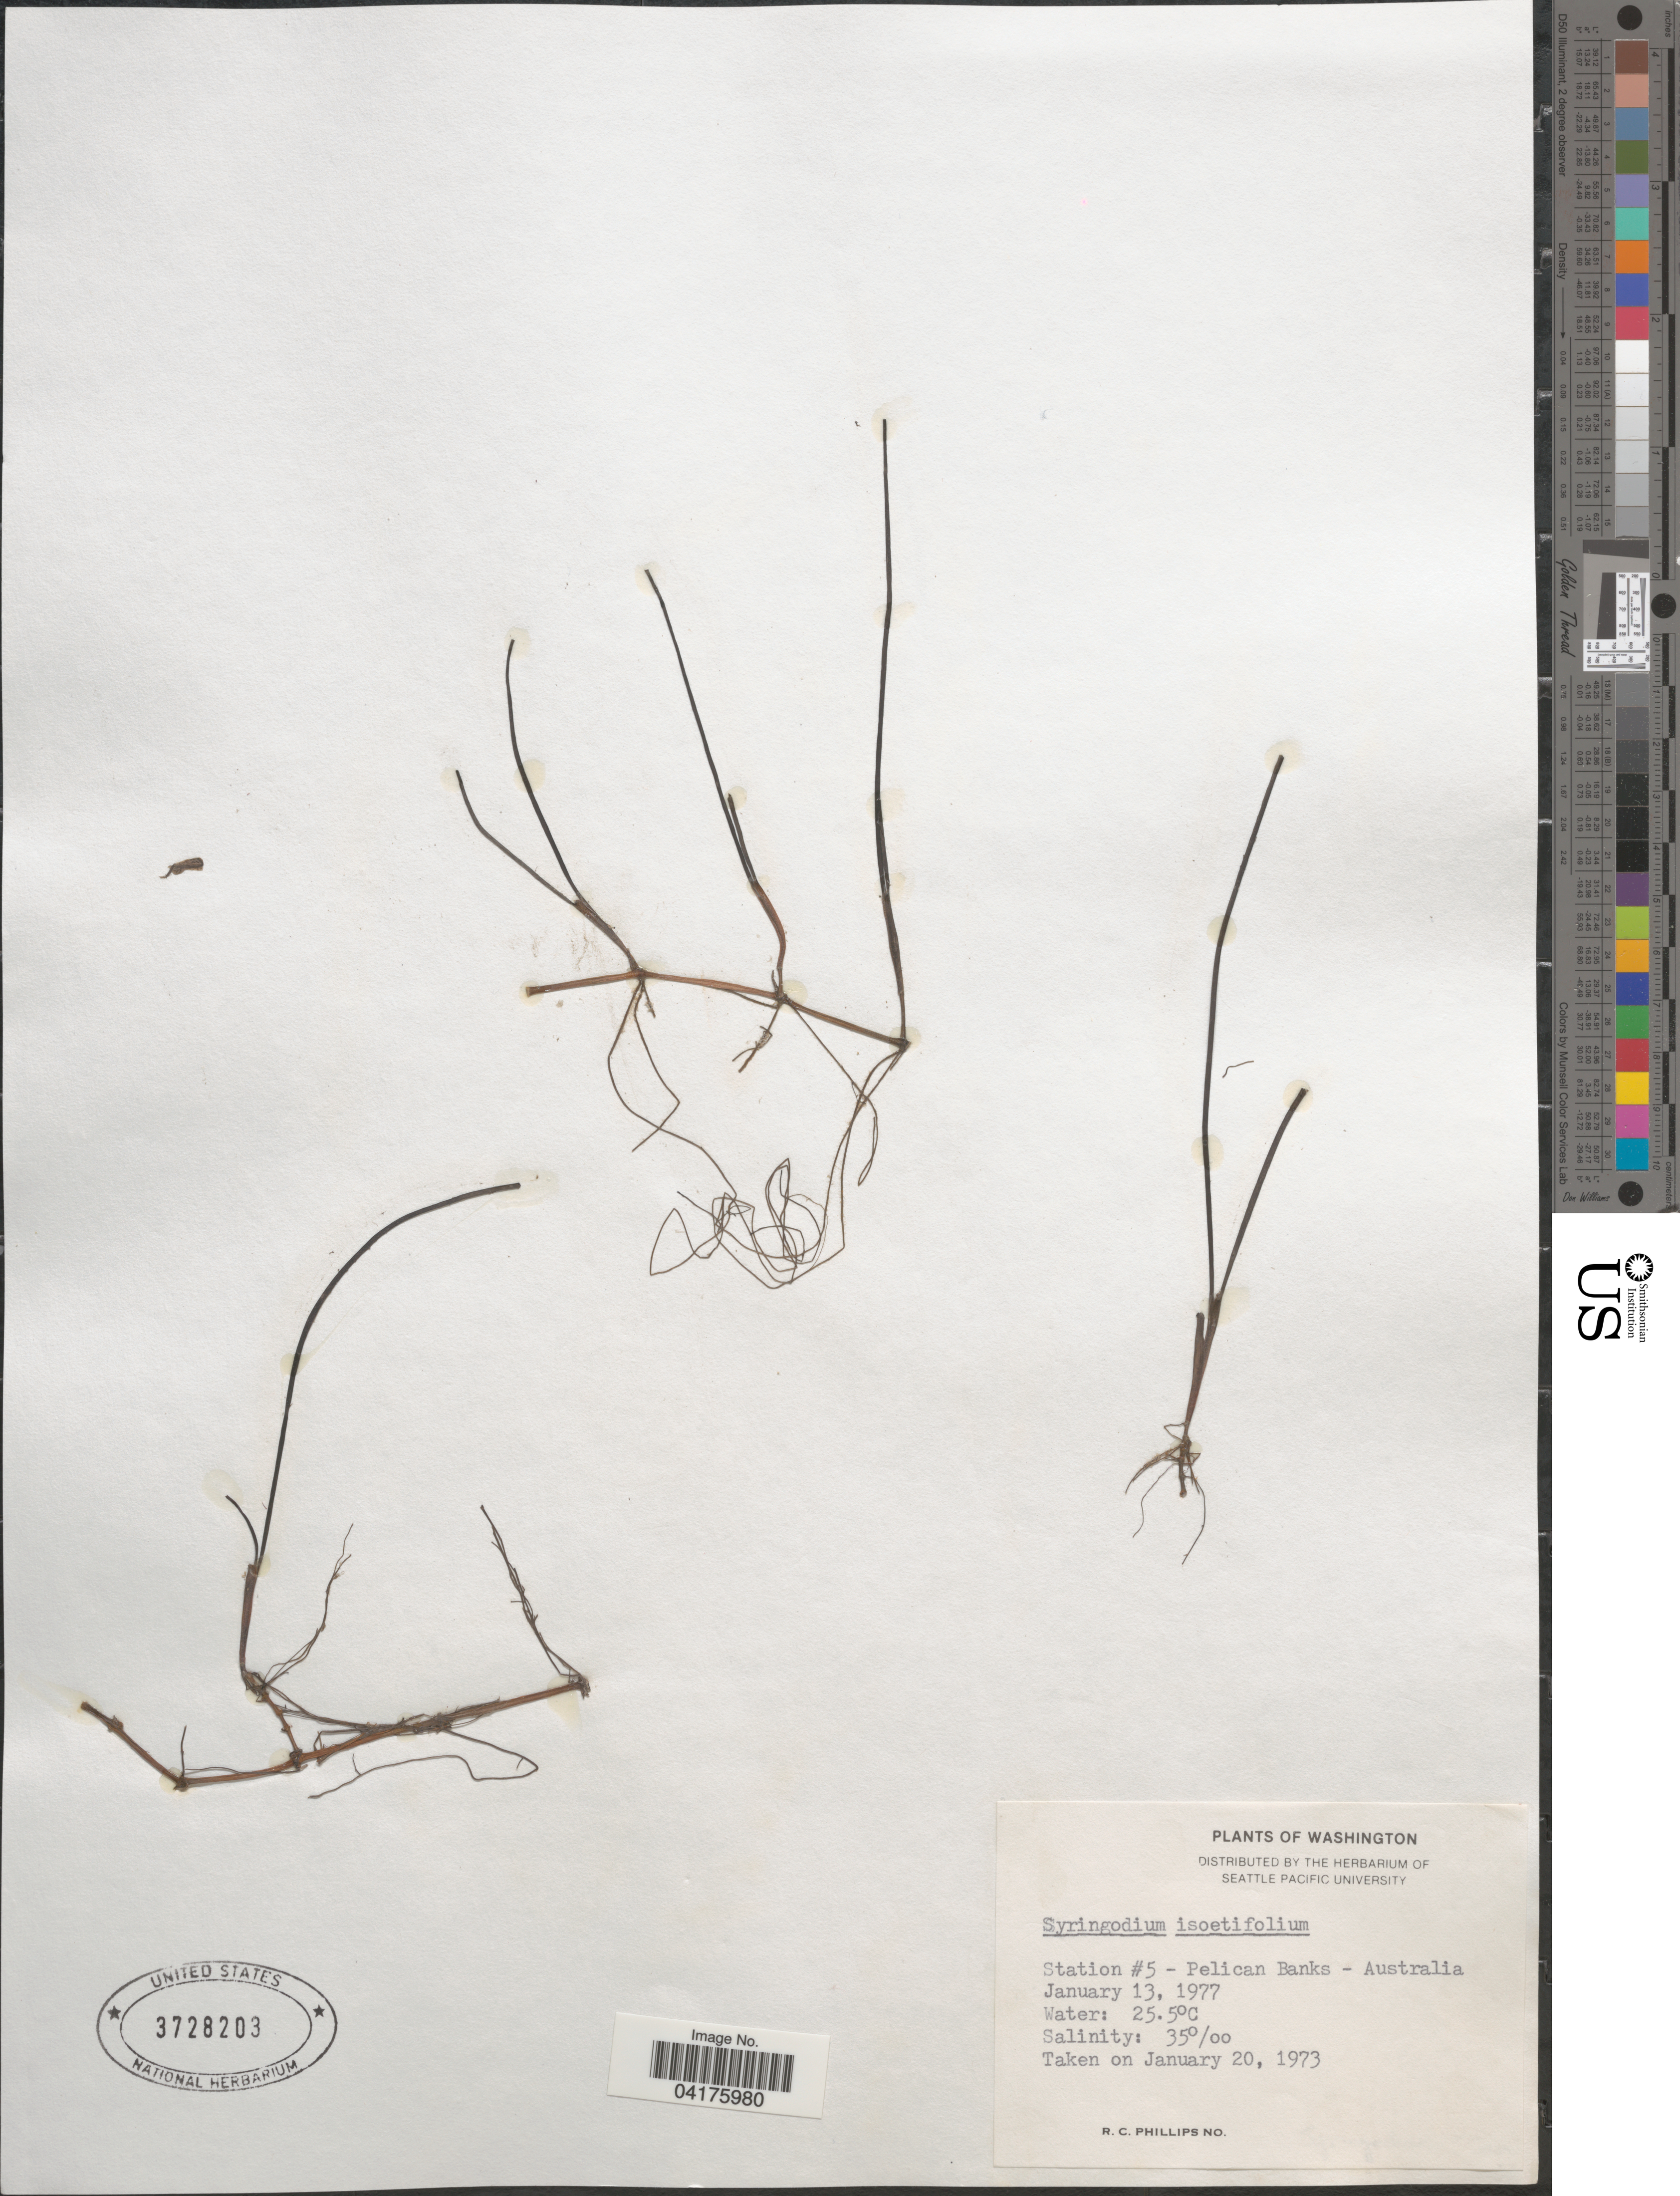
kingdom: Plantae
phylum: Tracheophyta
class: Liliopsida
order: Alismatales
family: Cymodoceaceae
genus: Syringodium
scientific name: Syringodium isoetifolium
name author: (Asch.) Dandy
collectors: R. C. Phillips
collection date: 1977-01-13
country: Australia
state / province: Queensland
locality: Station #5 - Pelican Banks.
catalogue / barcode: US 3728203